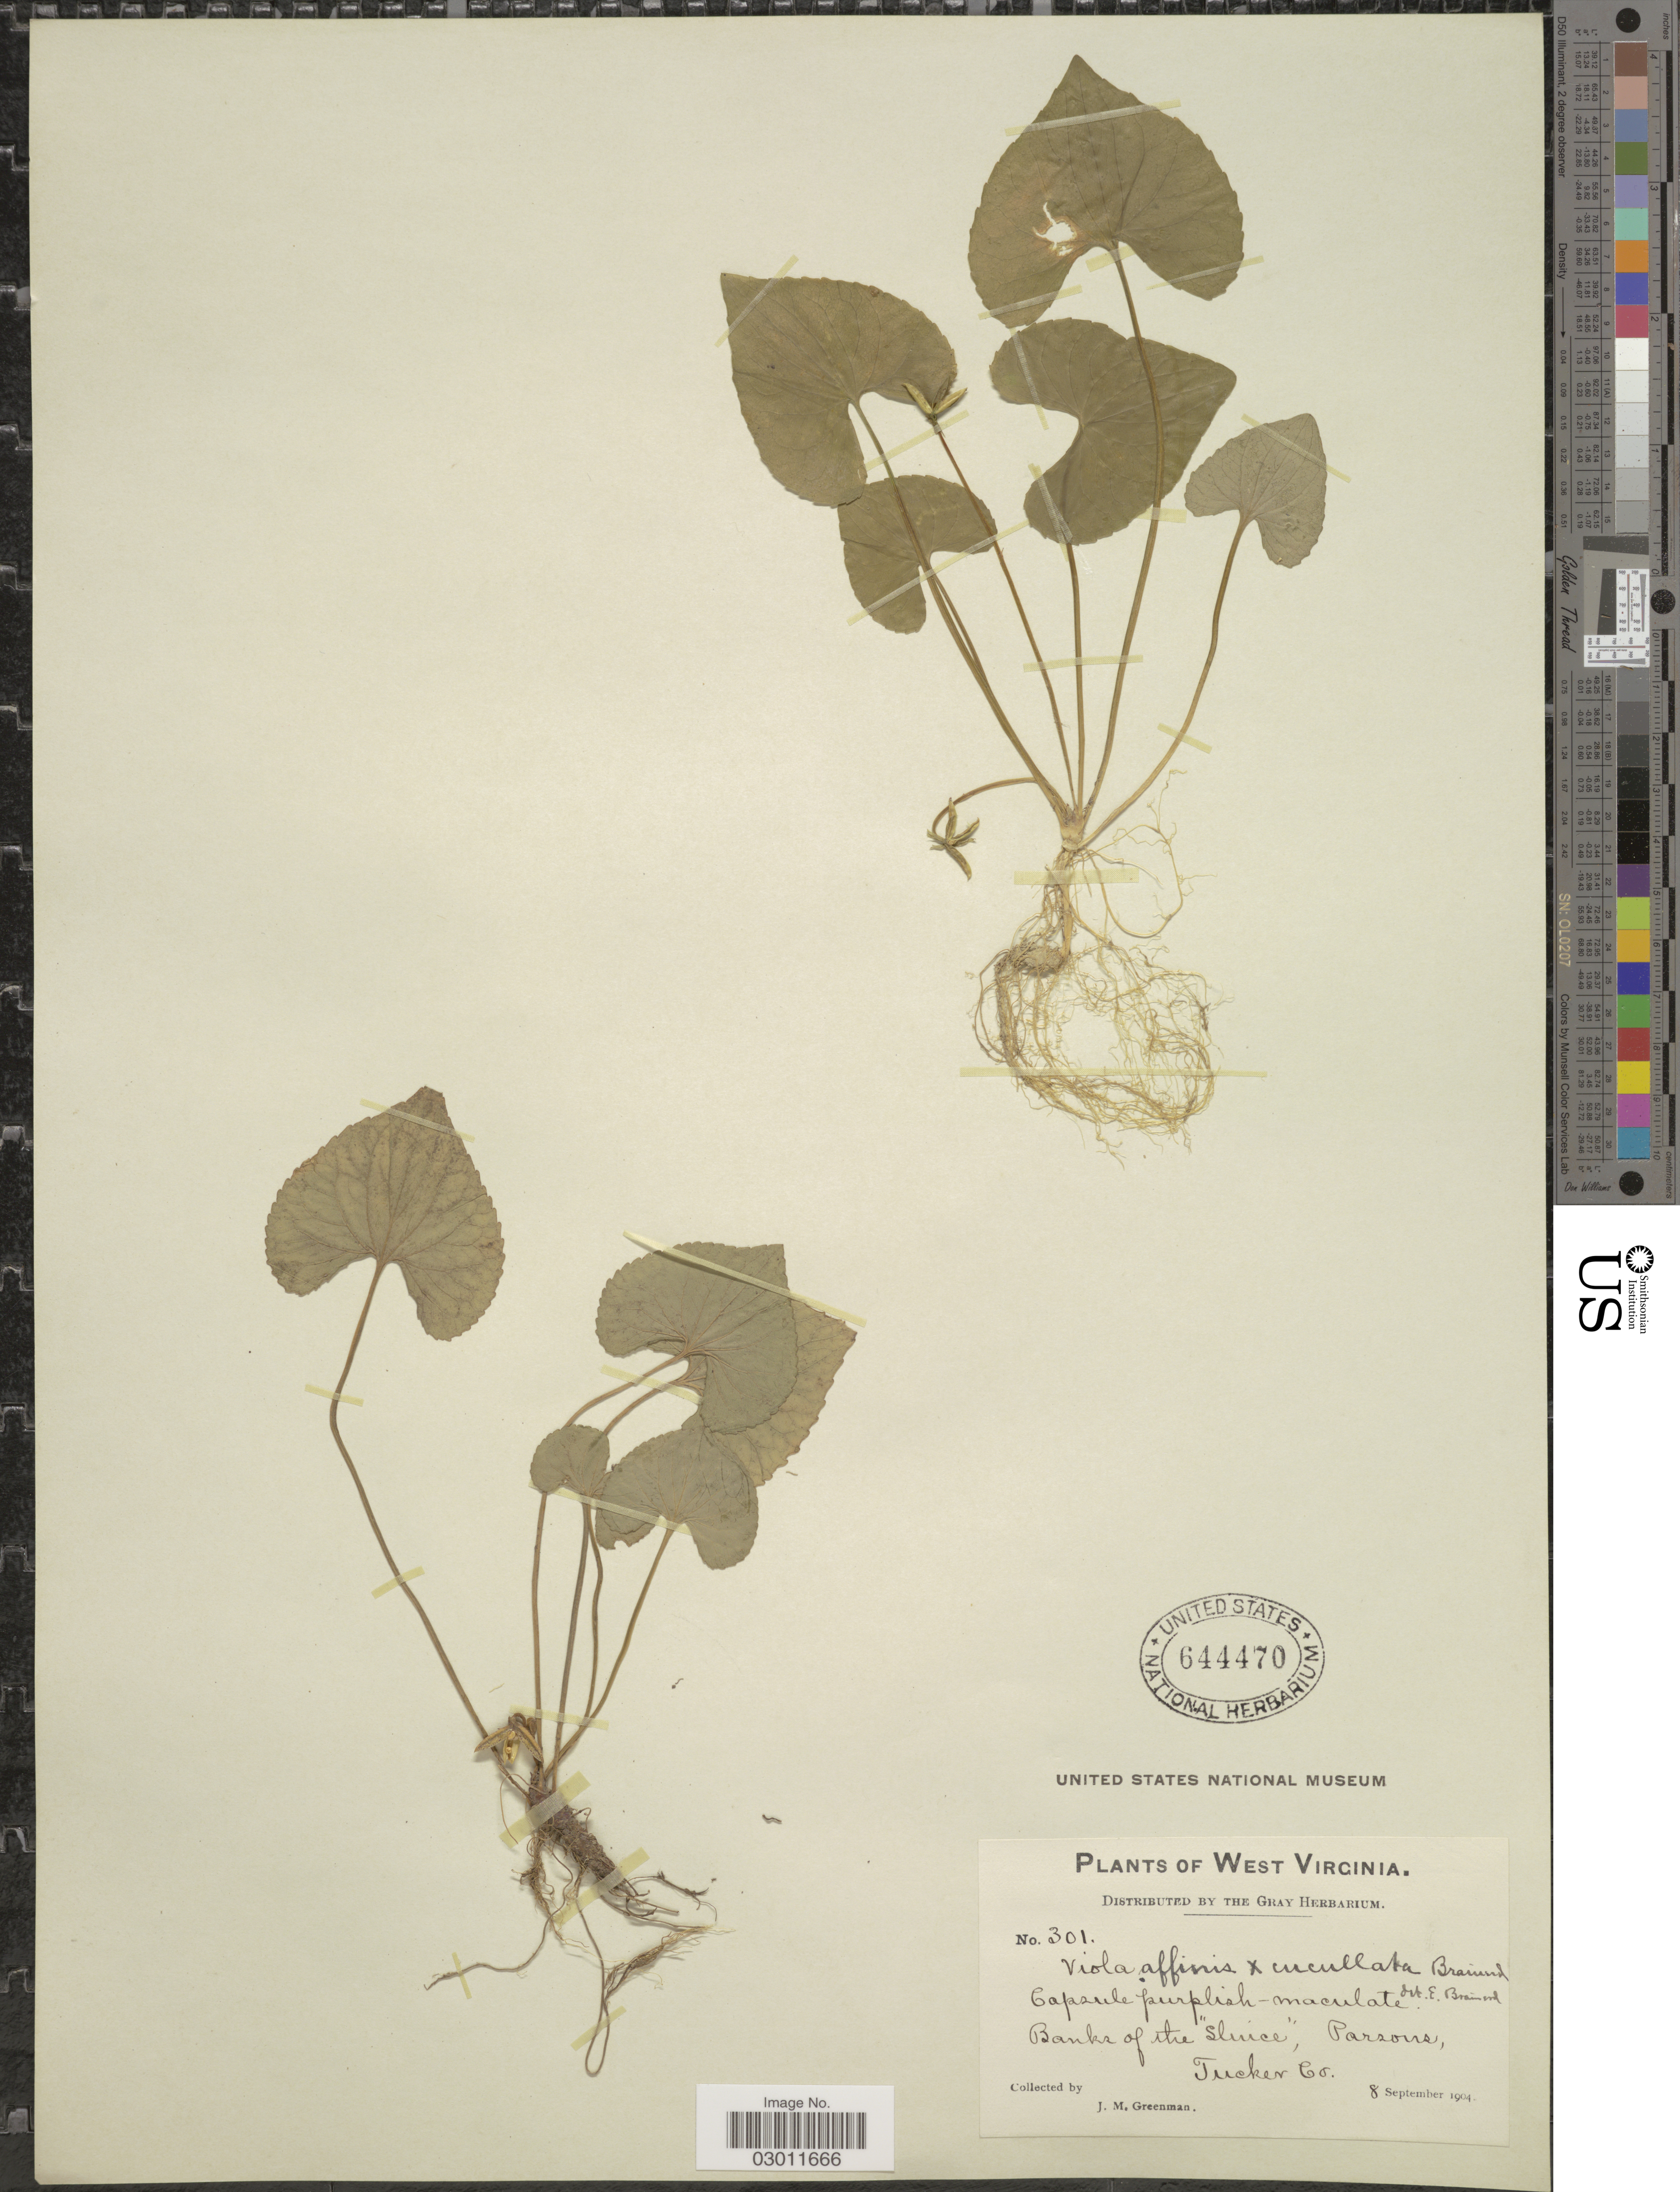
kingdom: Plantae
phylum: Tracheophyta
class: Magnoliopsida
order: Malpighiales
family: Violaceae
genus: Viola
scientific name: Viola affinis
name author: LeConte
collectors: J. M. Greenman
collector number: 301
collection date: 1904-09-08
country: United States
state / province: West Virginia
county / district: Tucker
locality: Banks of the Sluice, Parsons, Tucker Co.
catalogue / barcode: US 644470